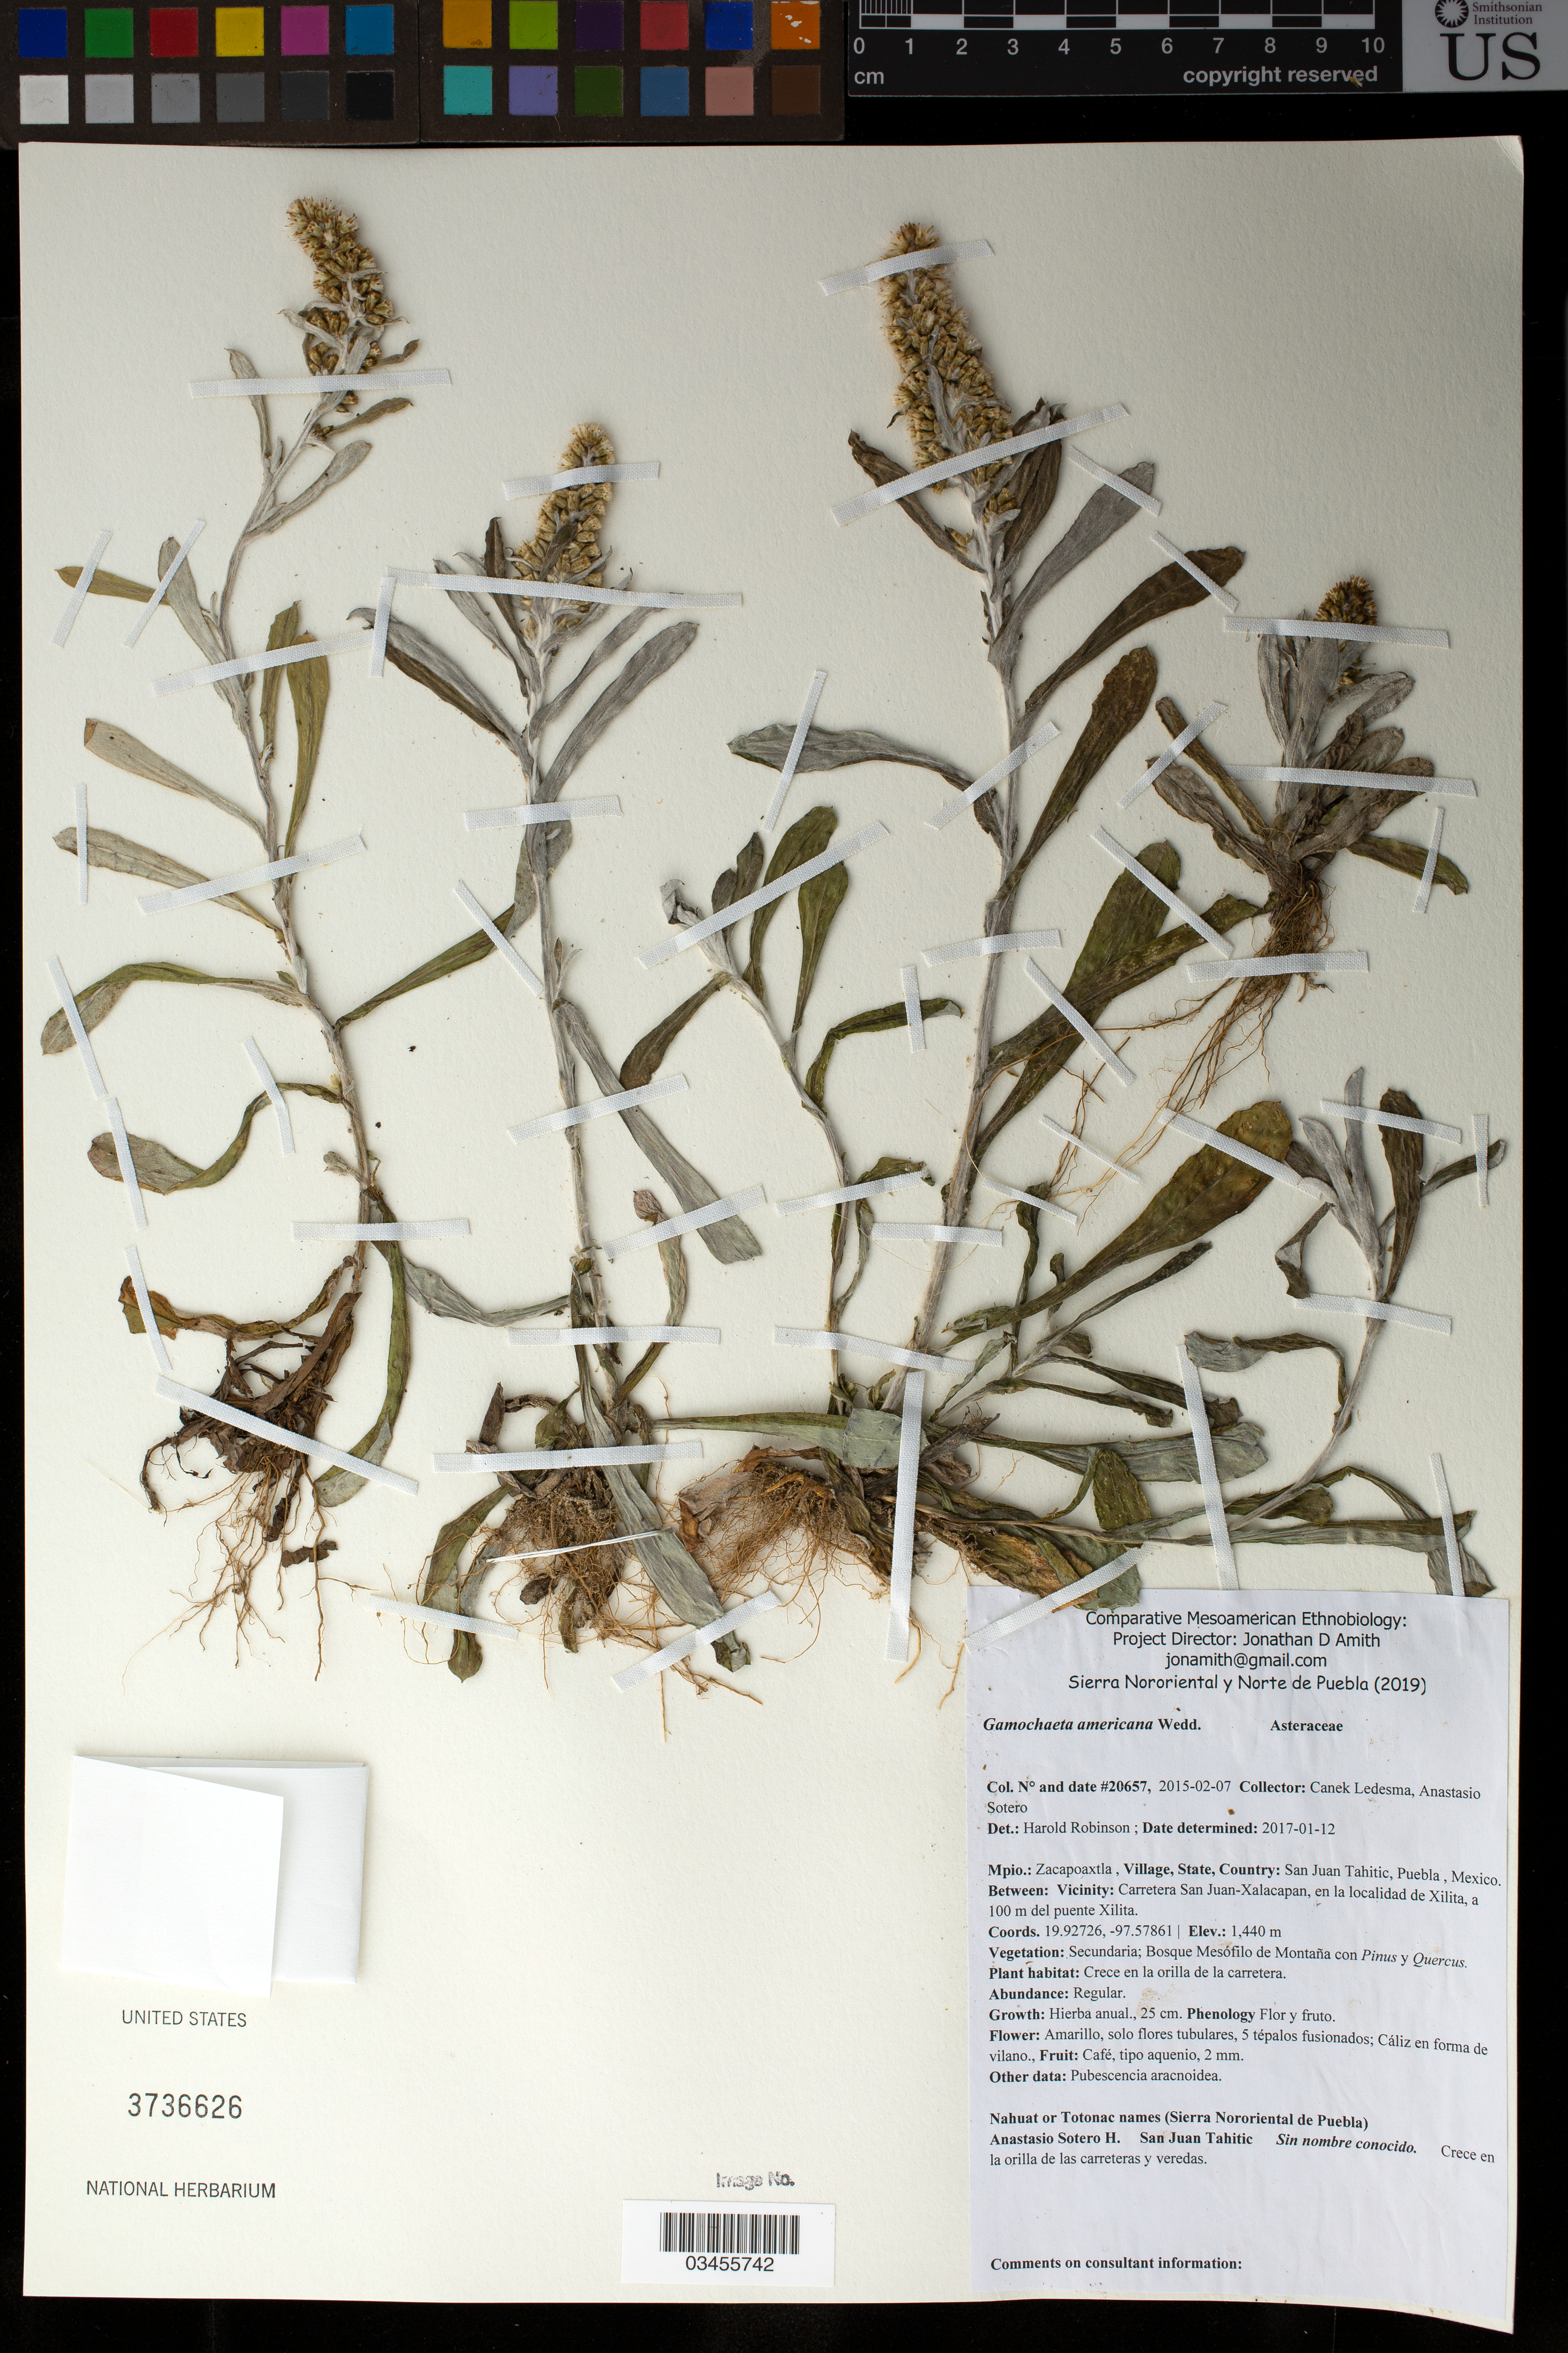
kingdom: Plantae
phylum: Tracheophyta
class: Magnoliopsida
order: Asterales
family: Asteraceae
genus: Gamochaeta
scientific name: Gamochaeta americana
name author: (Mill.) Wedd.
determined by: Robinson, Harold E., (US)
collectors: Canek Ledesma C. & A. Sotero H.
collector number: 20657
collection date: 2015-02-07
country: México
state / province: Puebla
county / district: Zacapoaxtla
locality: PUEBLO: San Juan Tahitic; LOCALIDAD EXACTA: Carretera San Juan-Xalacapan, en la localidad de Xilita, a 100 m del puente Xilita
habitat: Bosque mesófilo de montaña con Pinus y Quercus | Crece en la orilla de la carretera.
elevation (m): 1440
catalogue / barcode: US 3736626